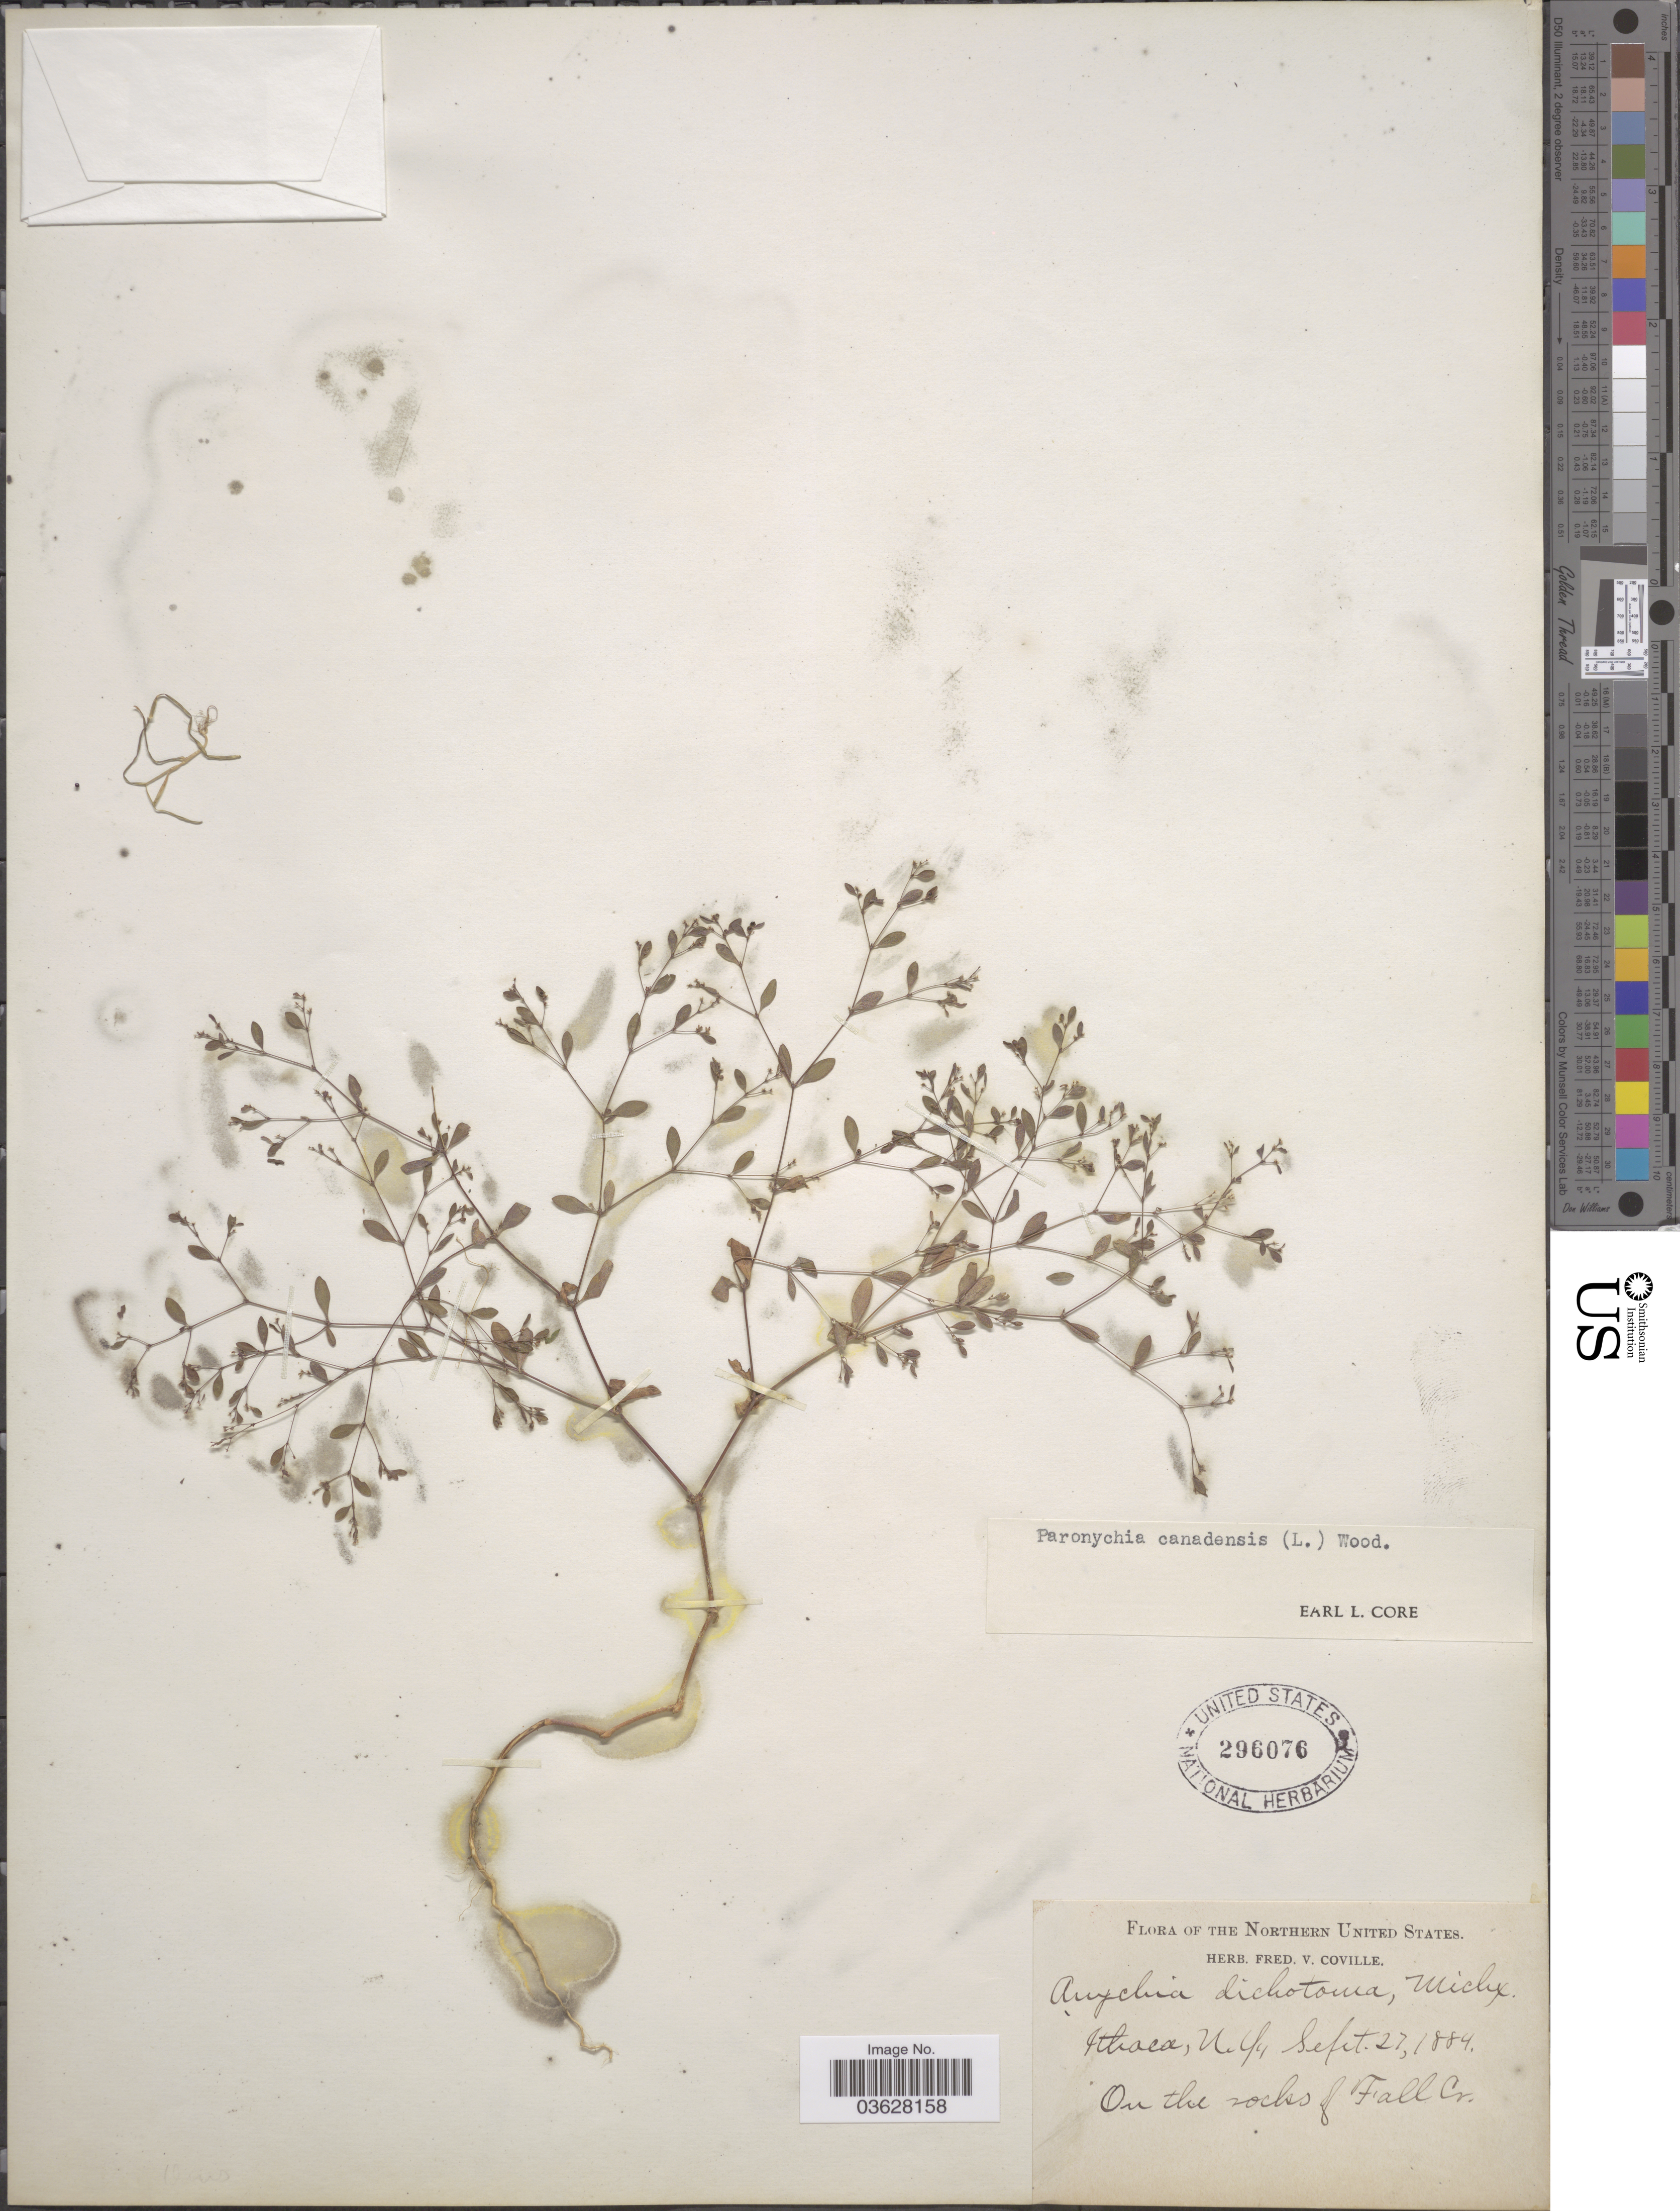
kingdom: Plantae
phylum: Tracheophyta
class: Magnoliopsida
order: Caryophyllales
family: Caryophyllaceae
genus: Paronychia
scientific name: Paronychia canadensis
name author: (L.) Alph. Wood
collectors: ex herb. Fred. V. Coville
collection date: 1884-09-27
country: United States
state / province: New York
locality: The Northern United States. Ithaca. On the rocks of Fall Cr.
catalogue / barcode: US 296076